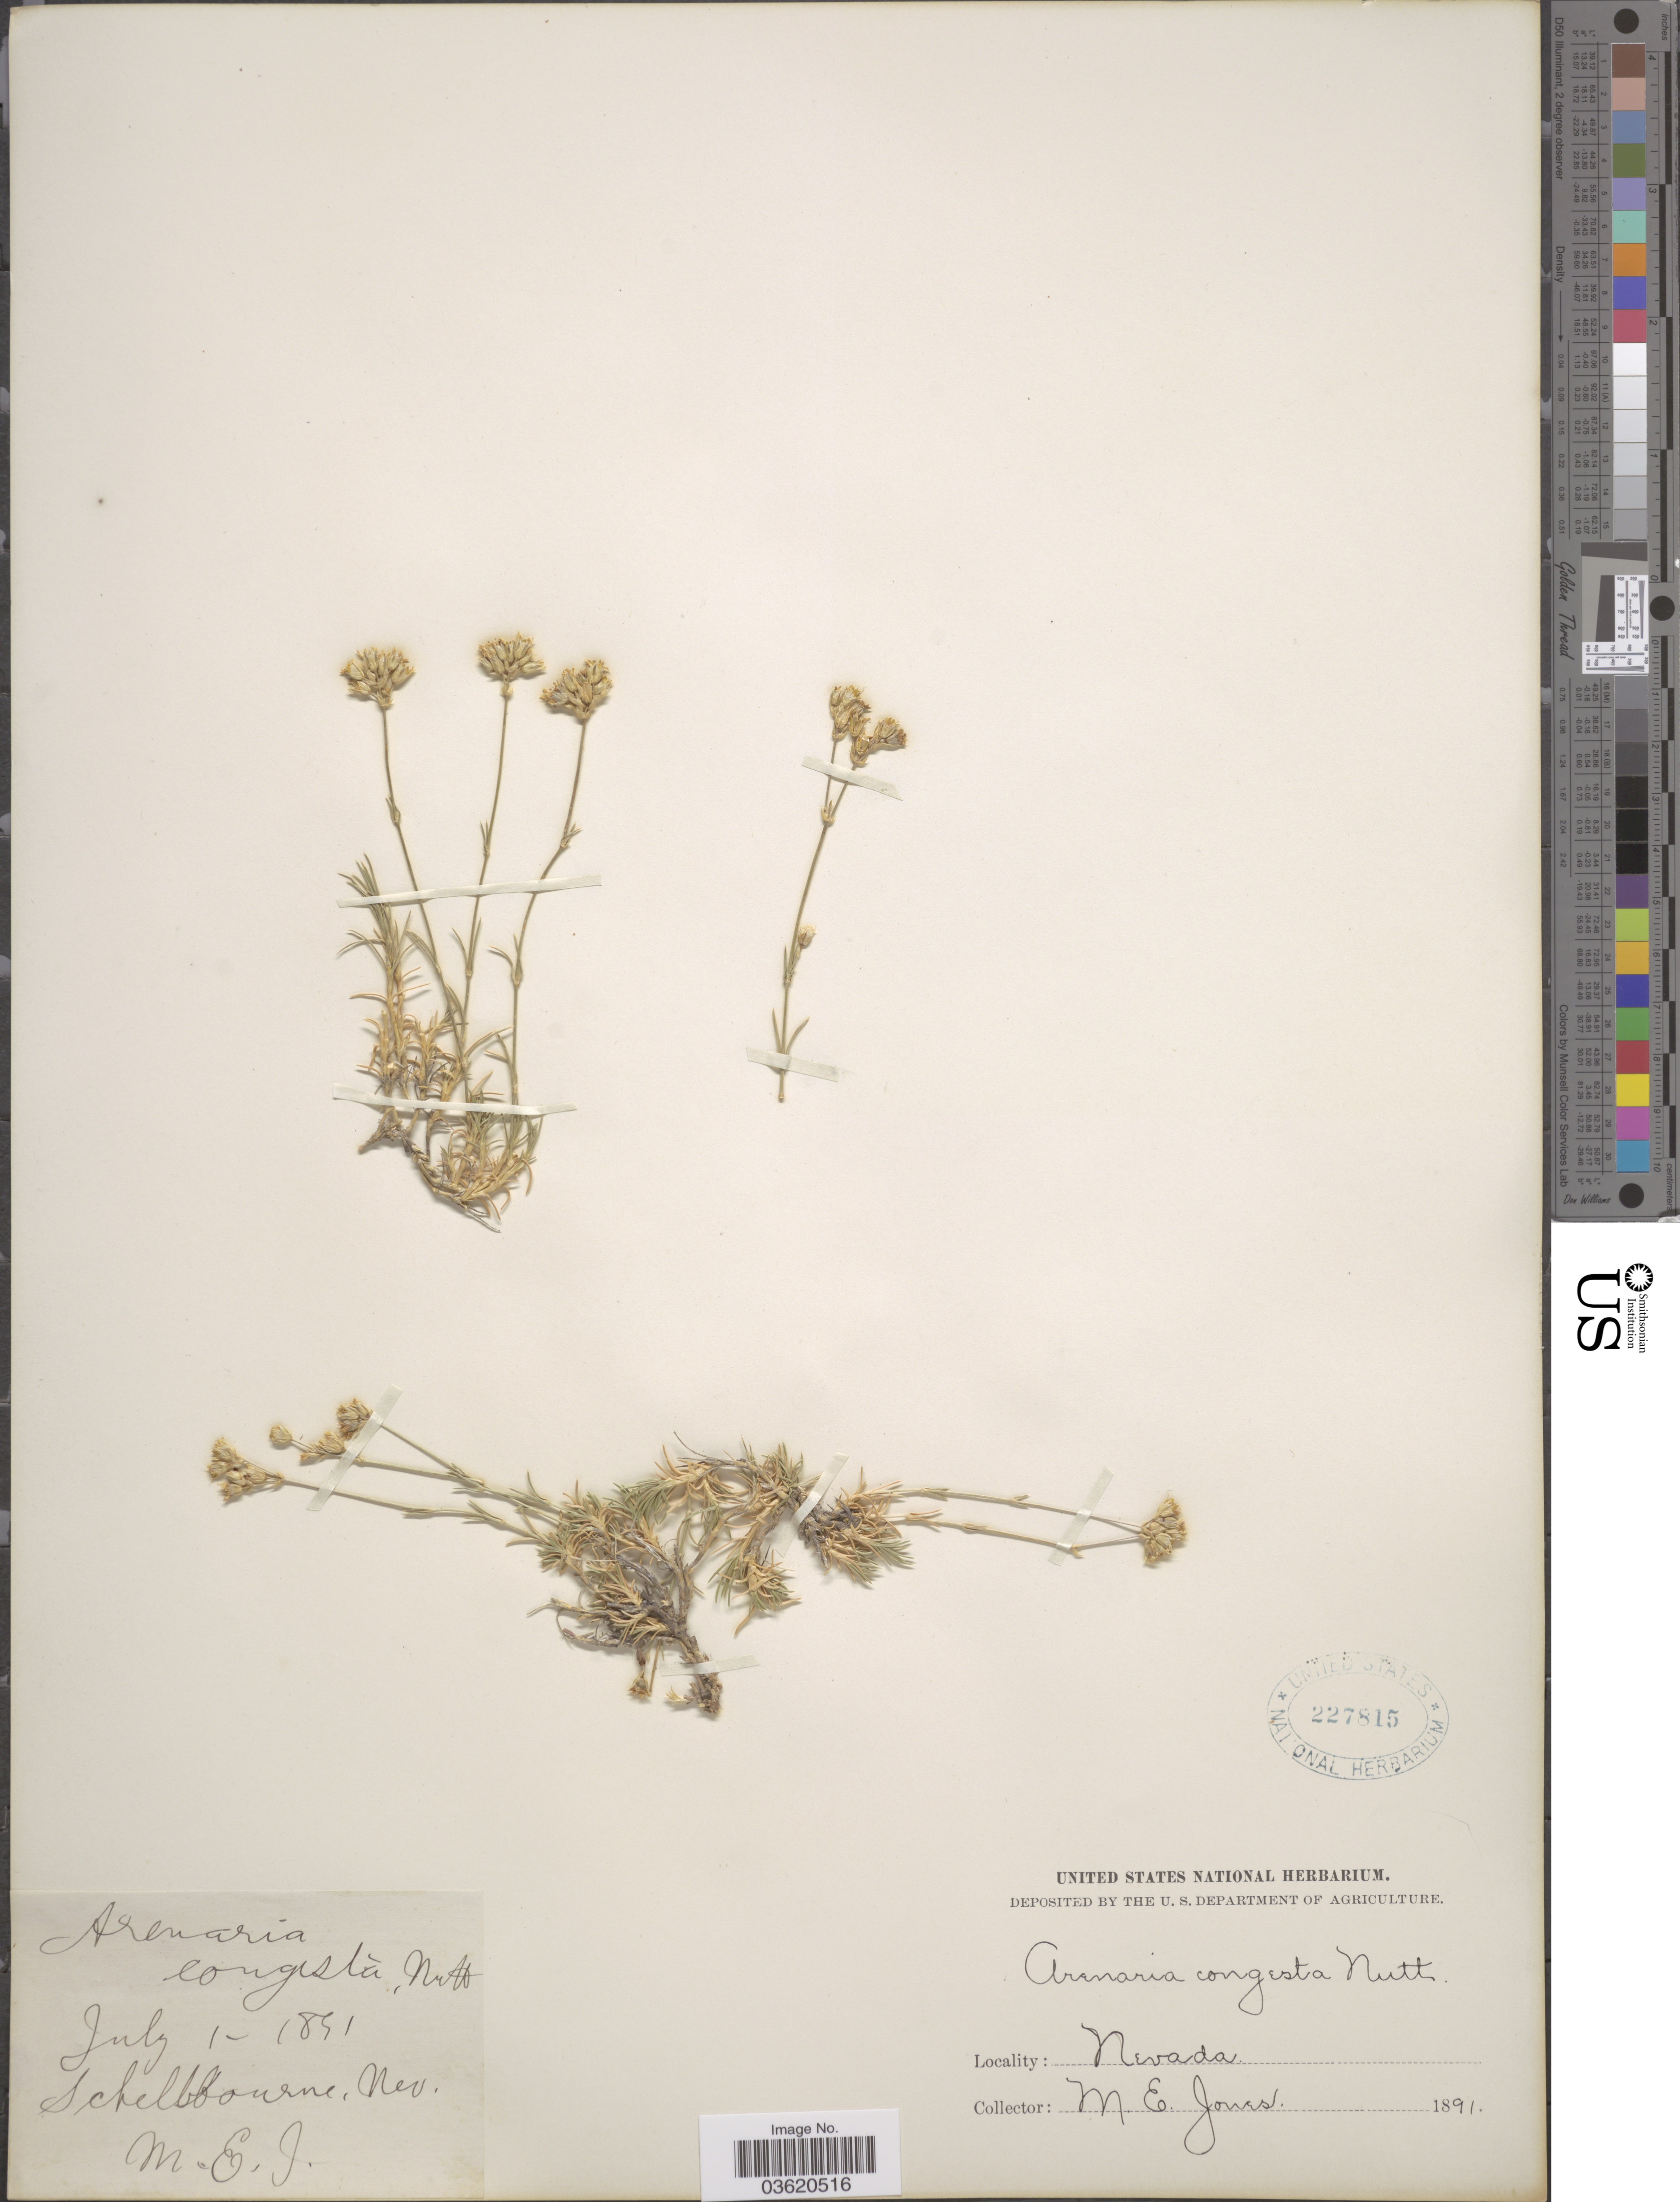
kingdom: Plantae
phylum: Tracheophyta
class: Magnoliopsida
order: Caryophyllales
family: Caryophyllaceae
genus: Eremogone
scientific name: Eremogone congesta var. subcongesta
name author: (Maguire) R.L. Hartm. & Rabeler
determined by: Elvin, M. A.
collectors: M. E. Jones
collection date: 1891-07-01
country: United States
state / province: Nevada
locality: Schelbourne.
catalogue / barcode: US 227815